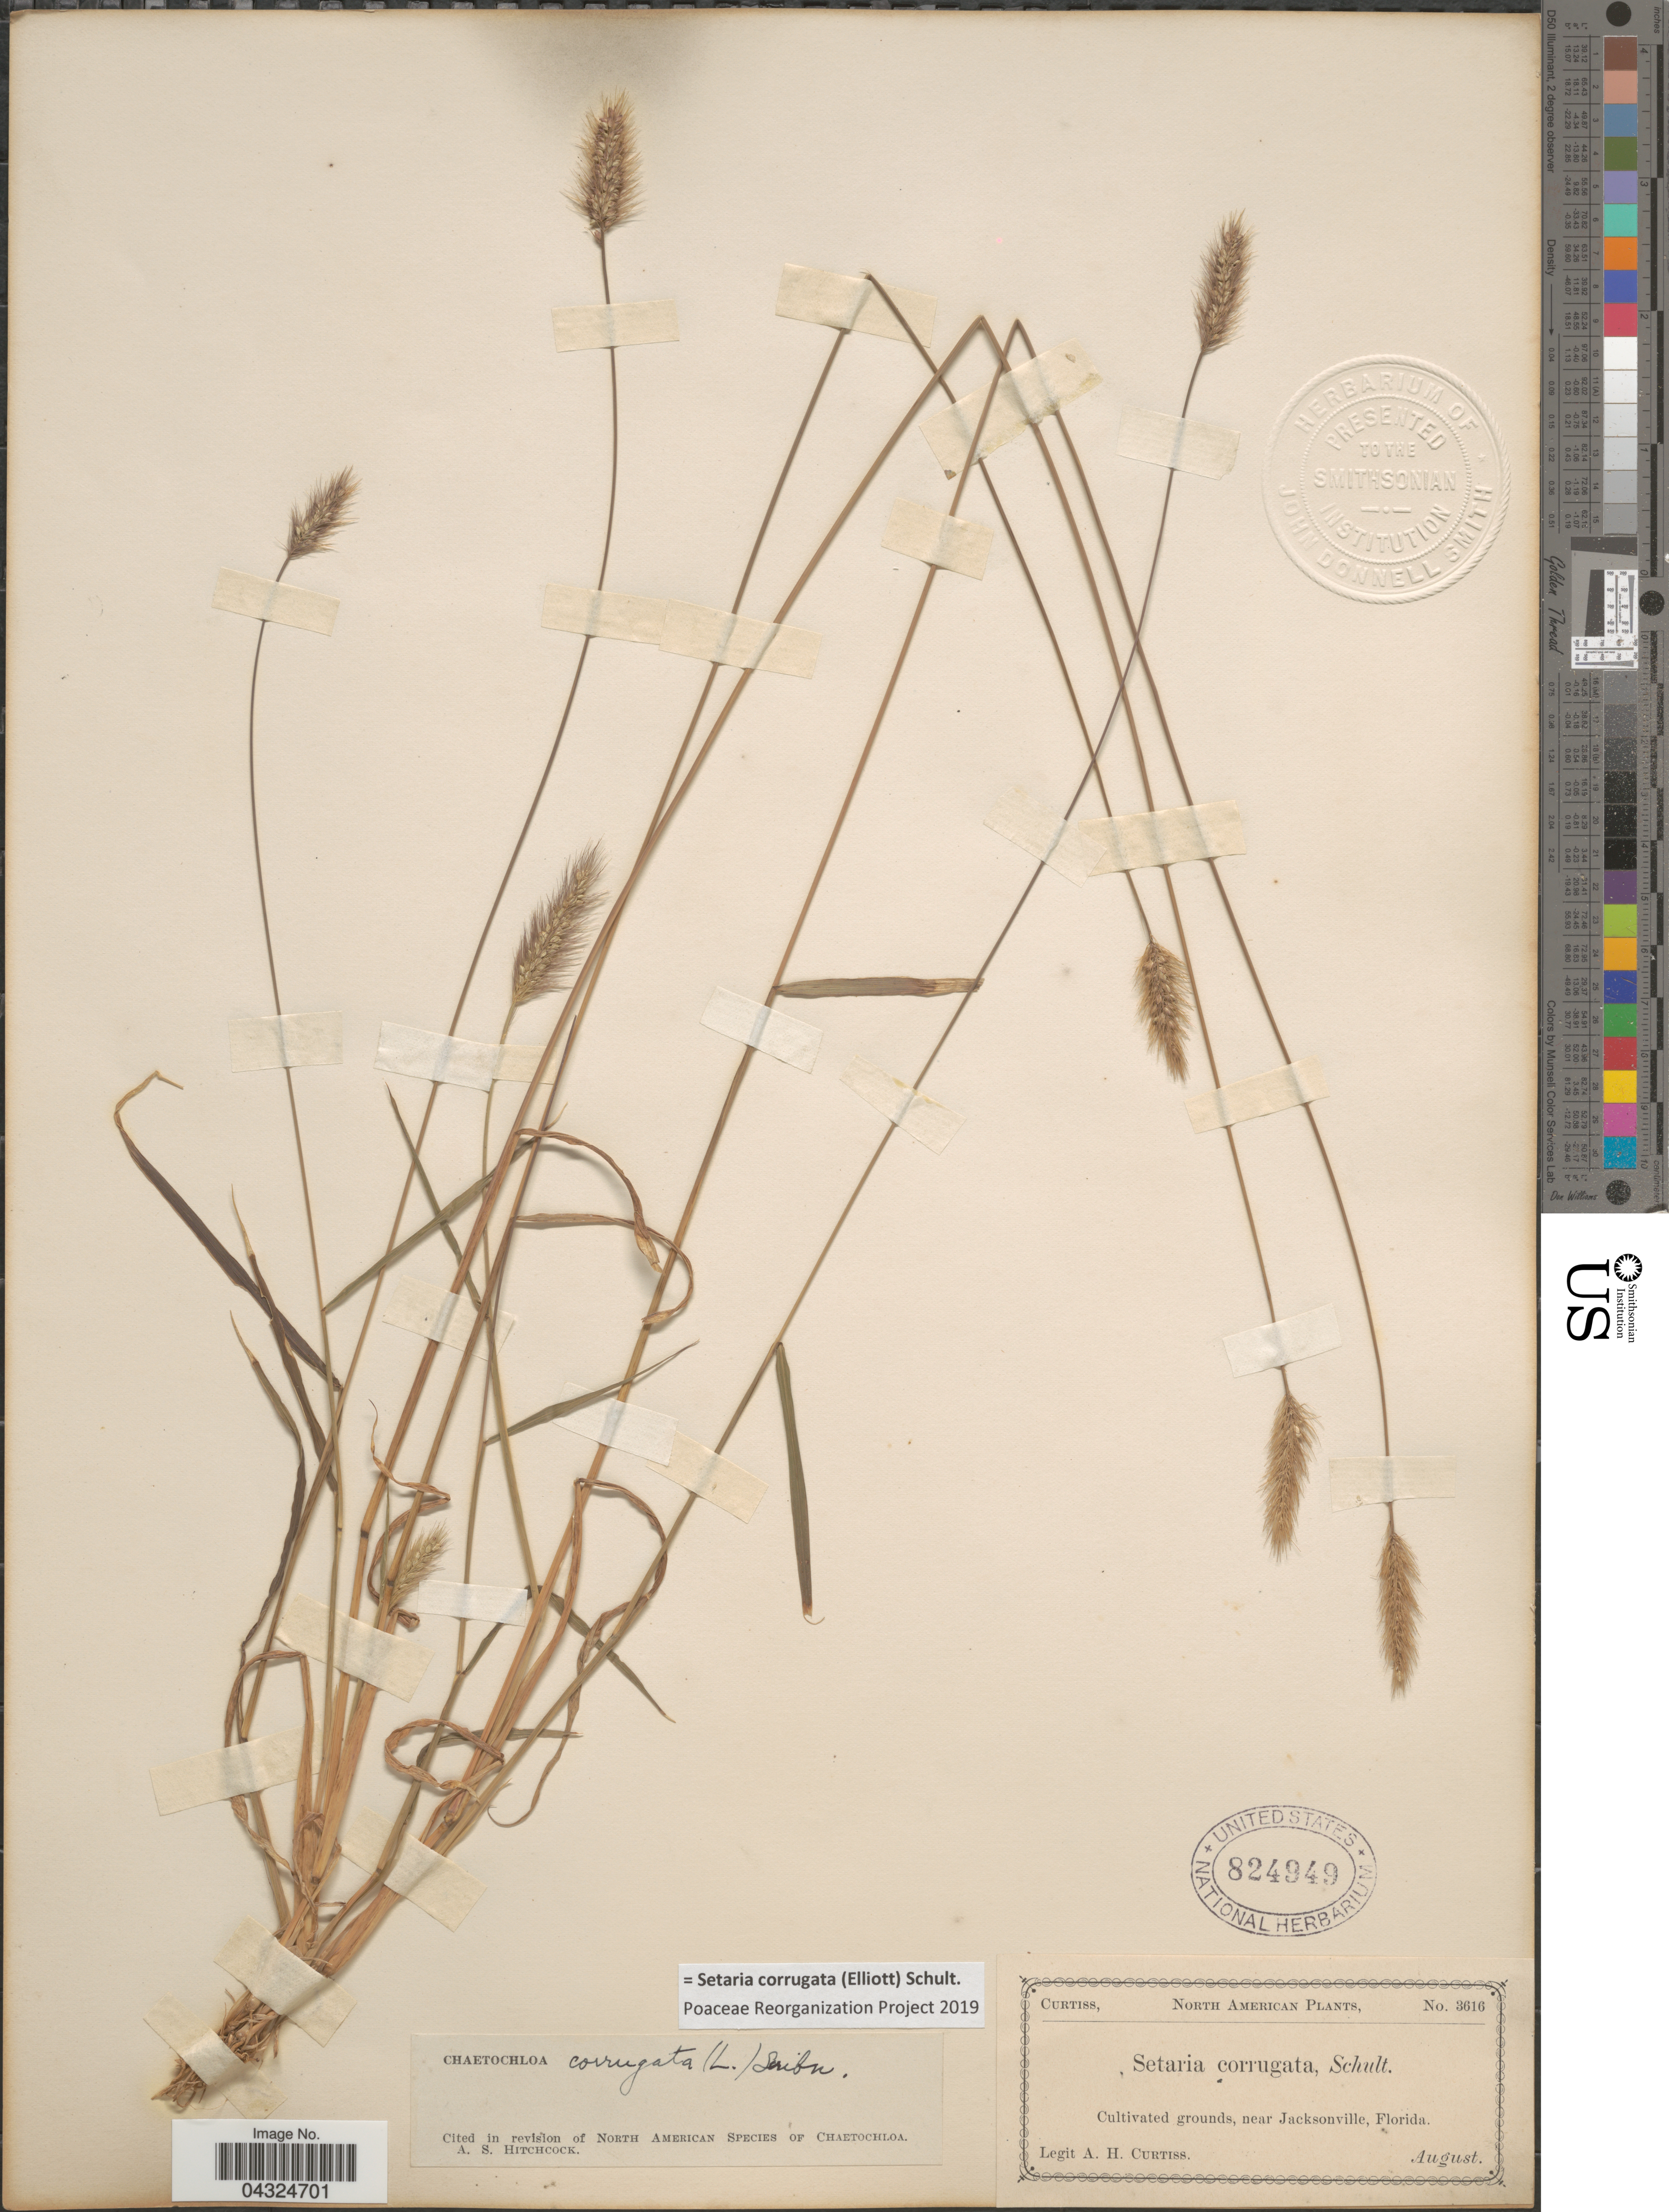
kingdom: Plantae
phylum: Tracheophyta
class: Liliopsida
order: Poales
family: Poaceae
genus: Setaria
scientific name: Setaria corrugata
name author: (Elliott) Schult.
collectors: A. H. Curtiss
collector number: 3616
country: United States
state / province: Florida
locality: Cultivated grounds, near Jacksonville.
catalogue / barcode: US 824949